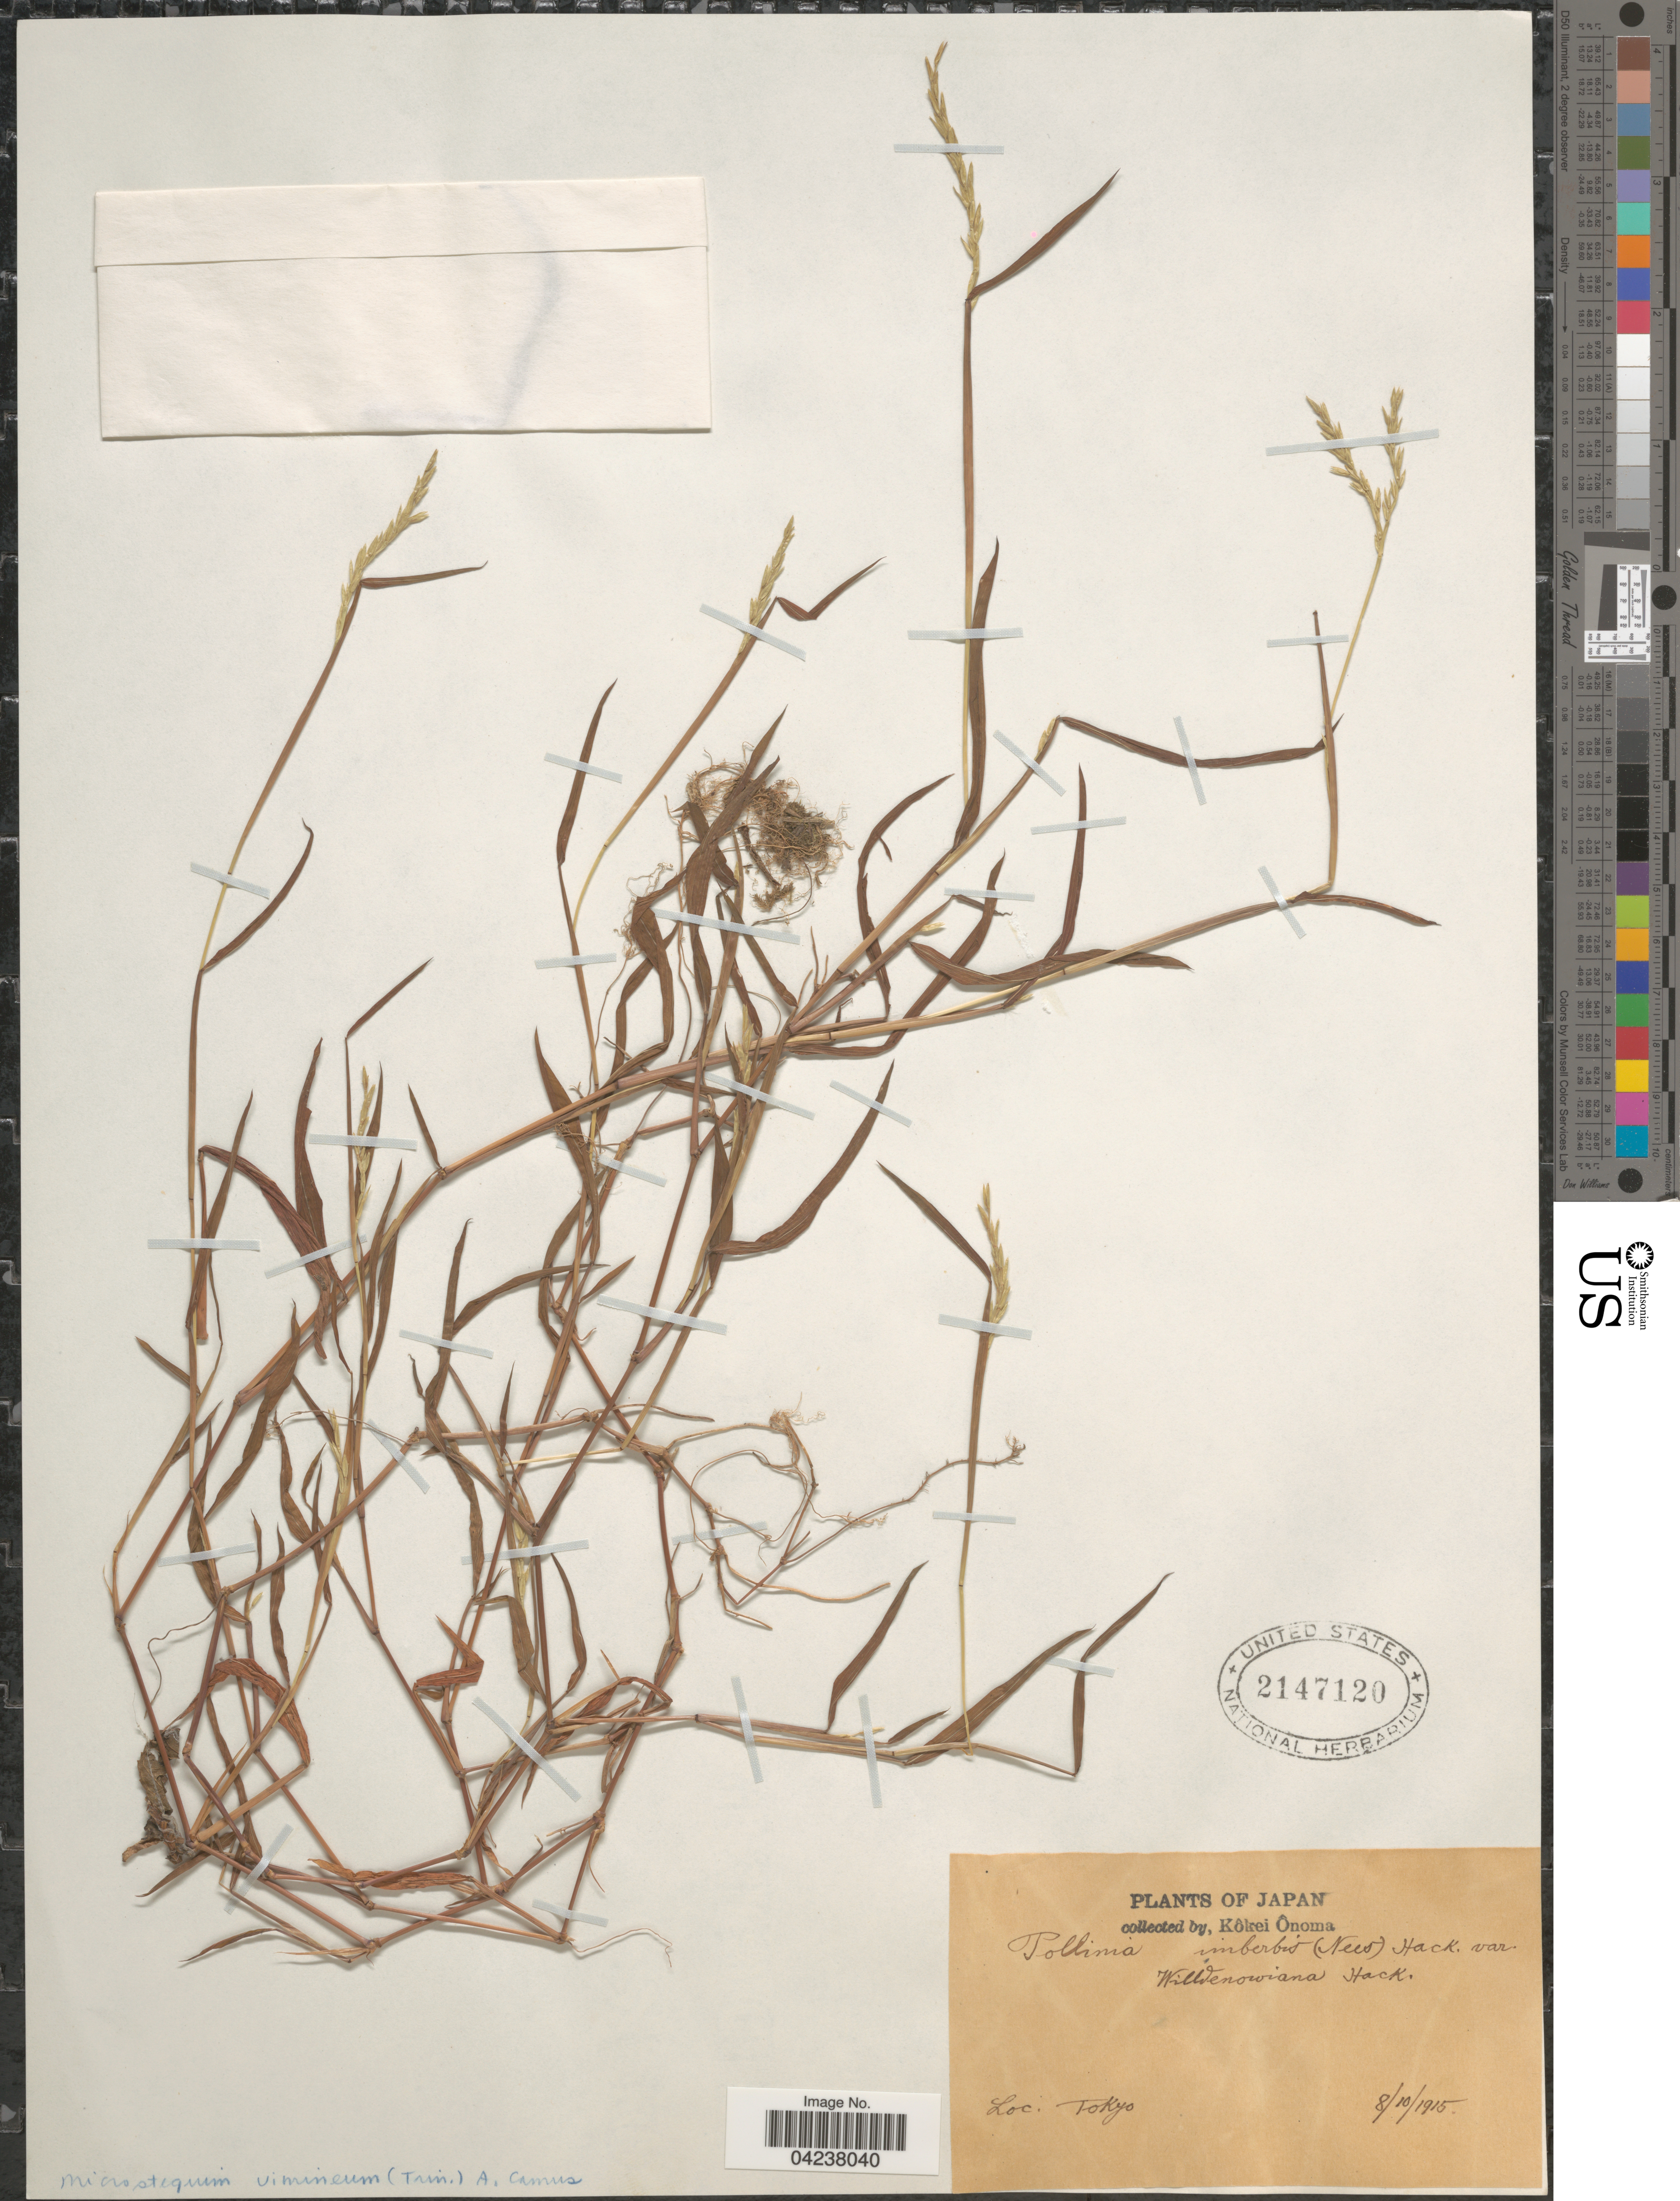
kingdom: Plantae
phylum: Tracheophyta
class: Liliopsida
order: Poales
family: Poaceae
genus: Microstegium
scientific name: Microstegium vimineum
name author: (Trin.) A. Camus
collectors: K. Onoma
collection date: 1915-10-08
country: Japan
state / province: Tokyo, Federal City of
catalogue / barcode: US 2147120